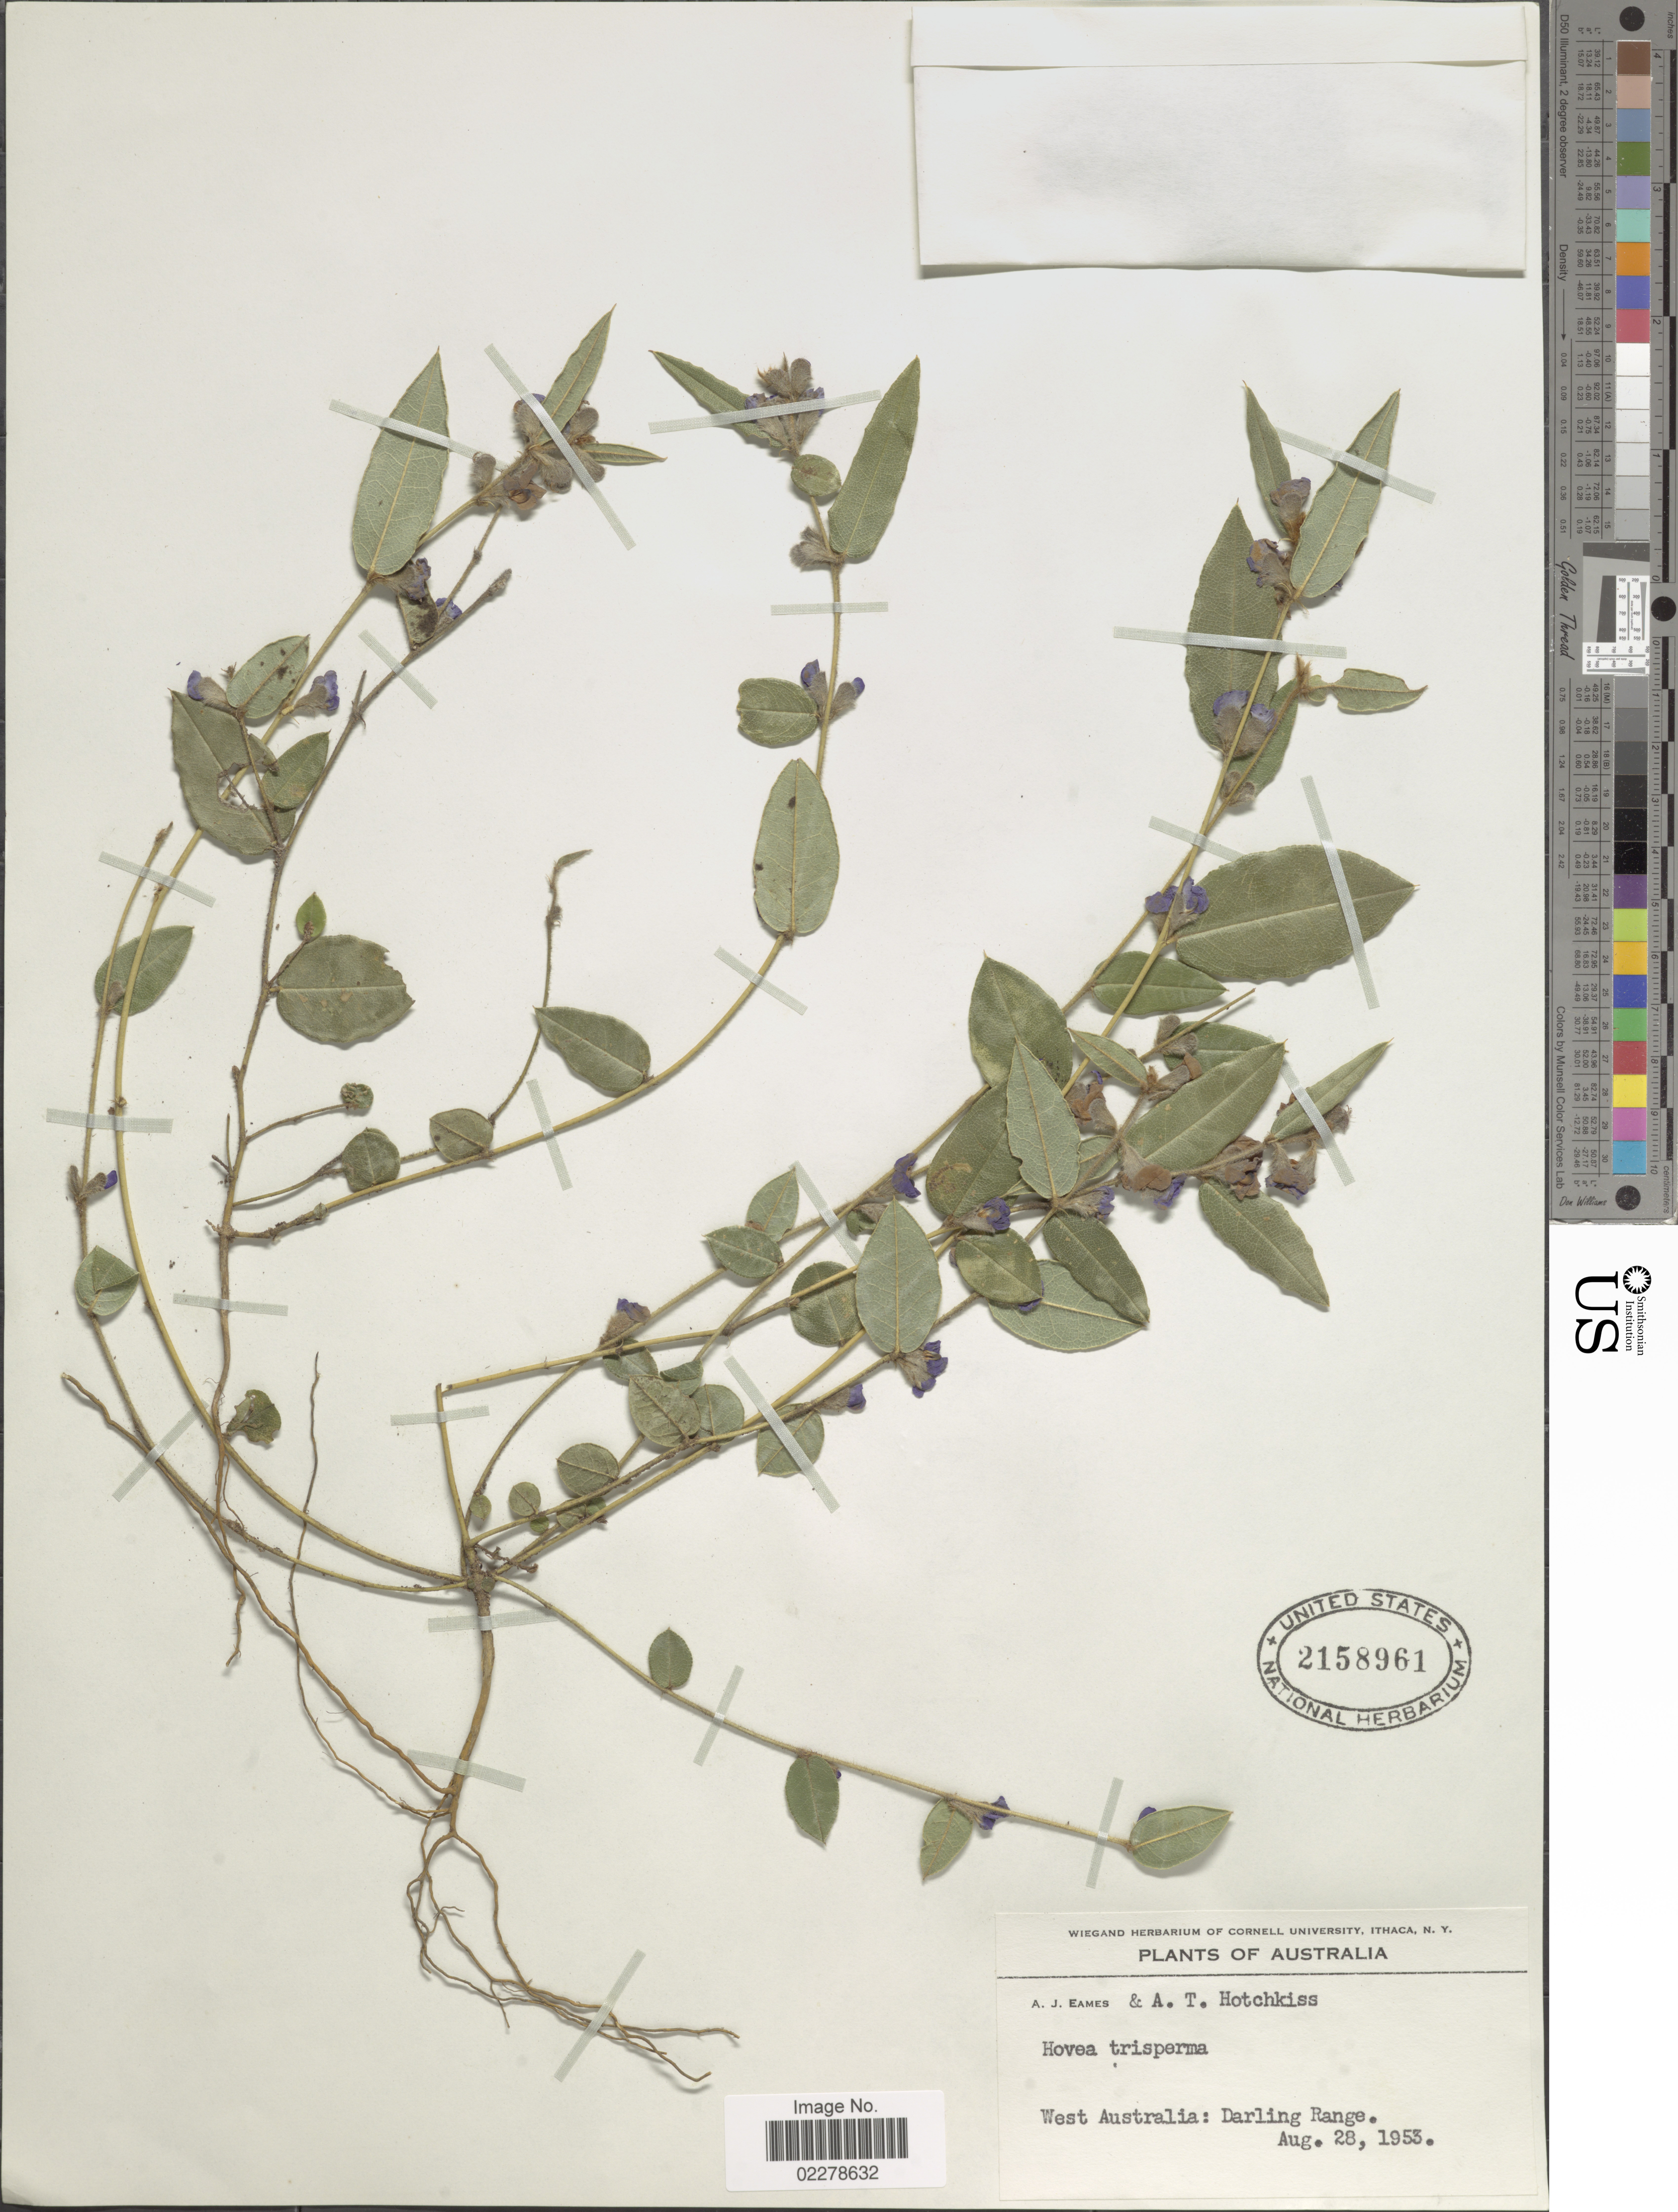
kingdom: Plantae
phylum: Tracheophyta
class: Magnoliopsida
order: Fabales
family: Fabaceae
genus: Hovea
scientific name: Hovea trisperma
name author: Benth.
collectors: A. J. Eames & A. Hotchkiss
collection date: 1953-08-28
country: Australia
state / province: Western Australia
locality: West Australia: Darling Range.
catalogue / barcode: US 2158961